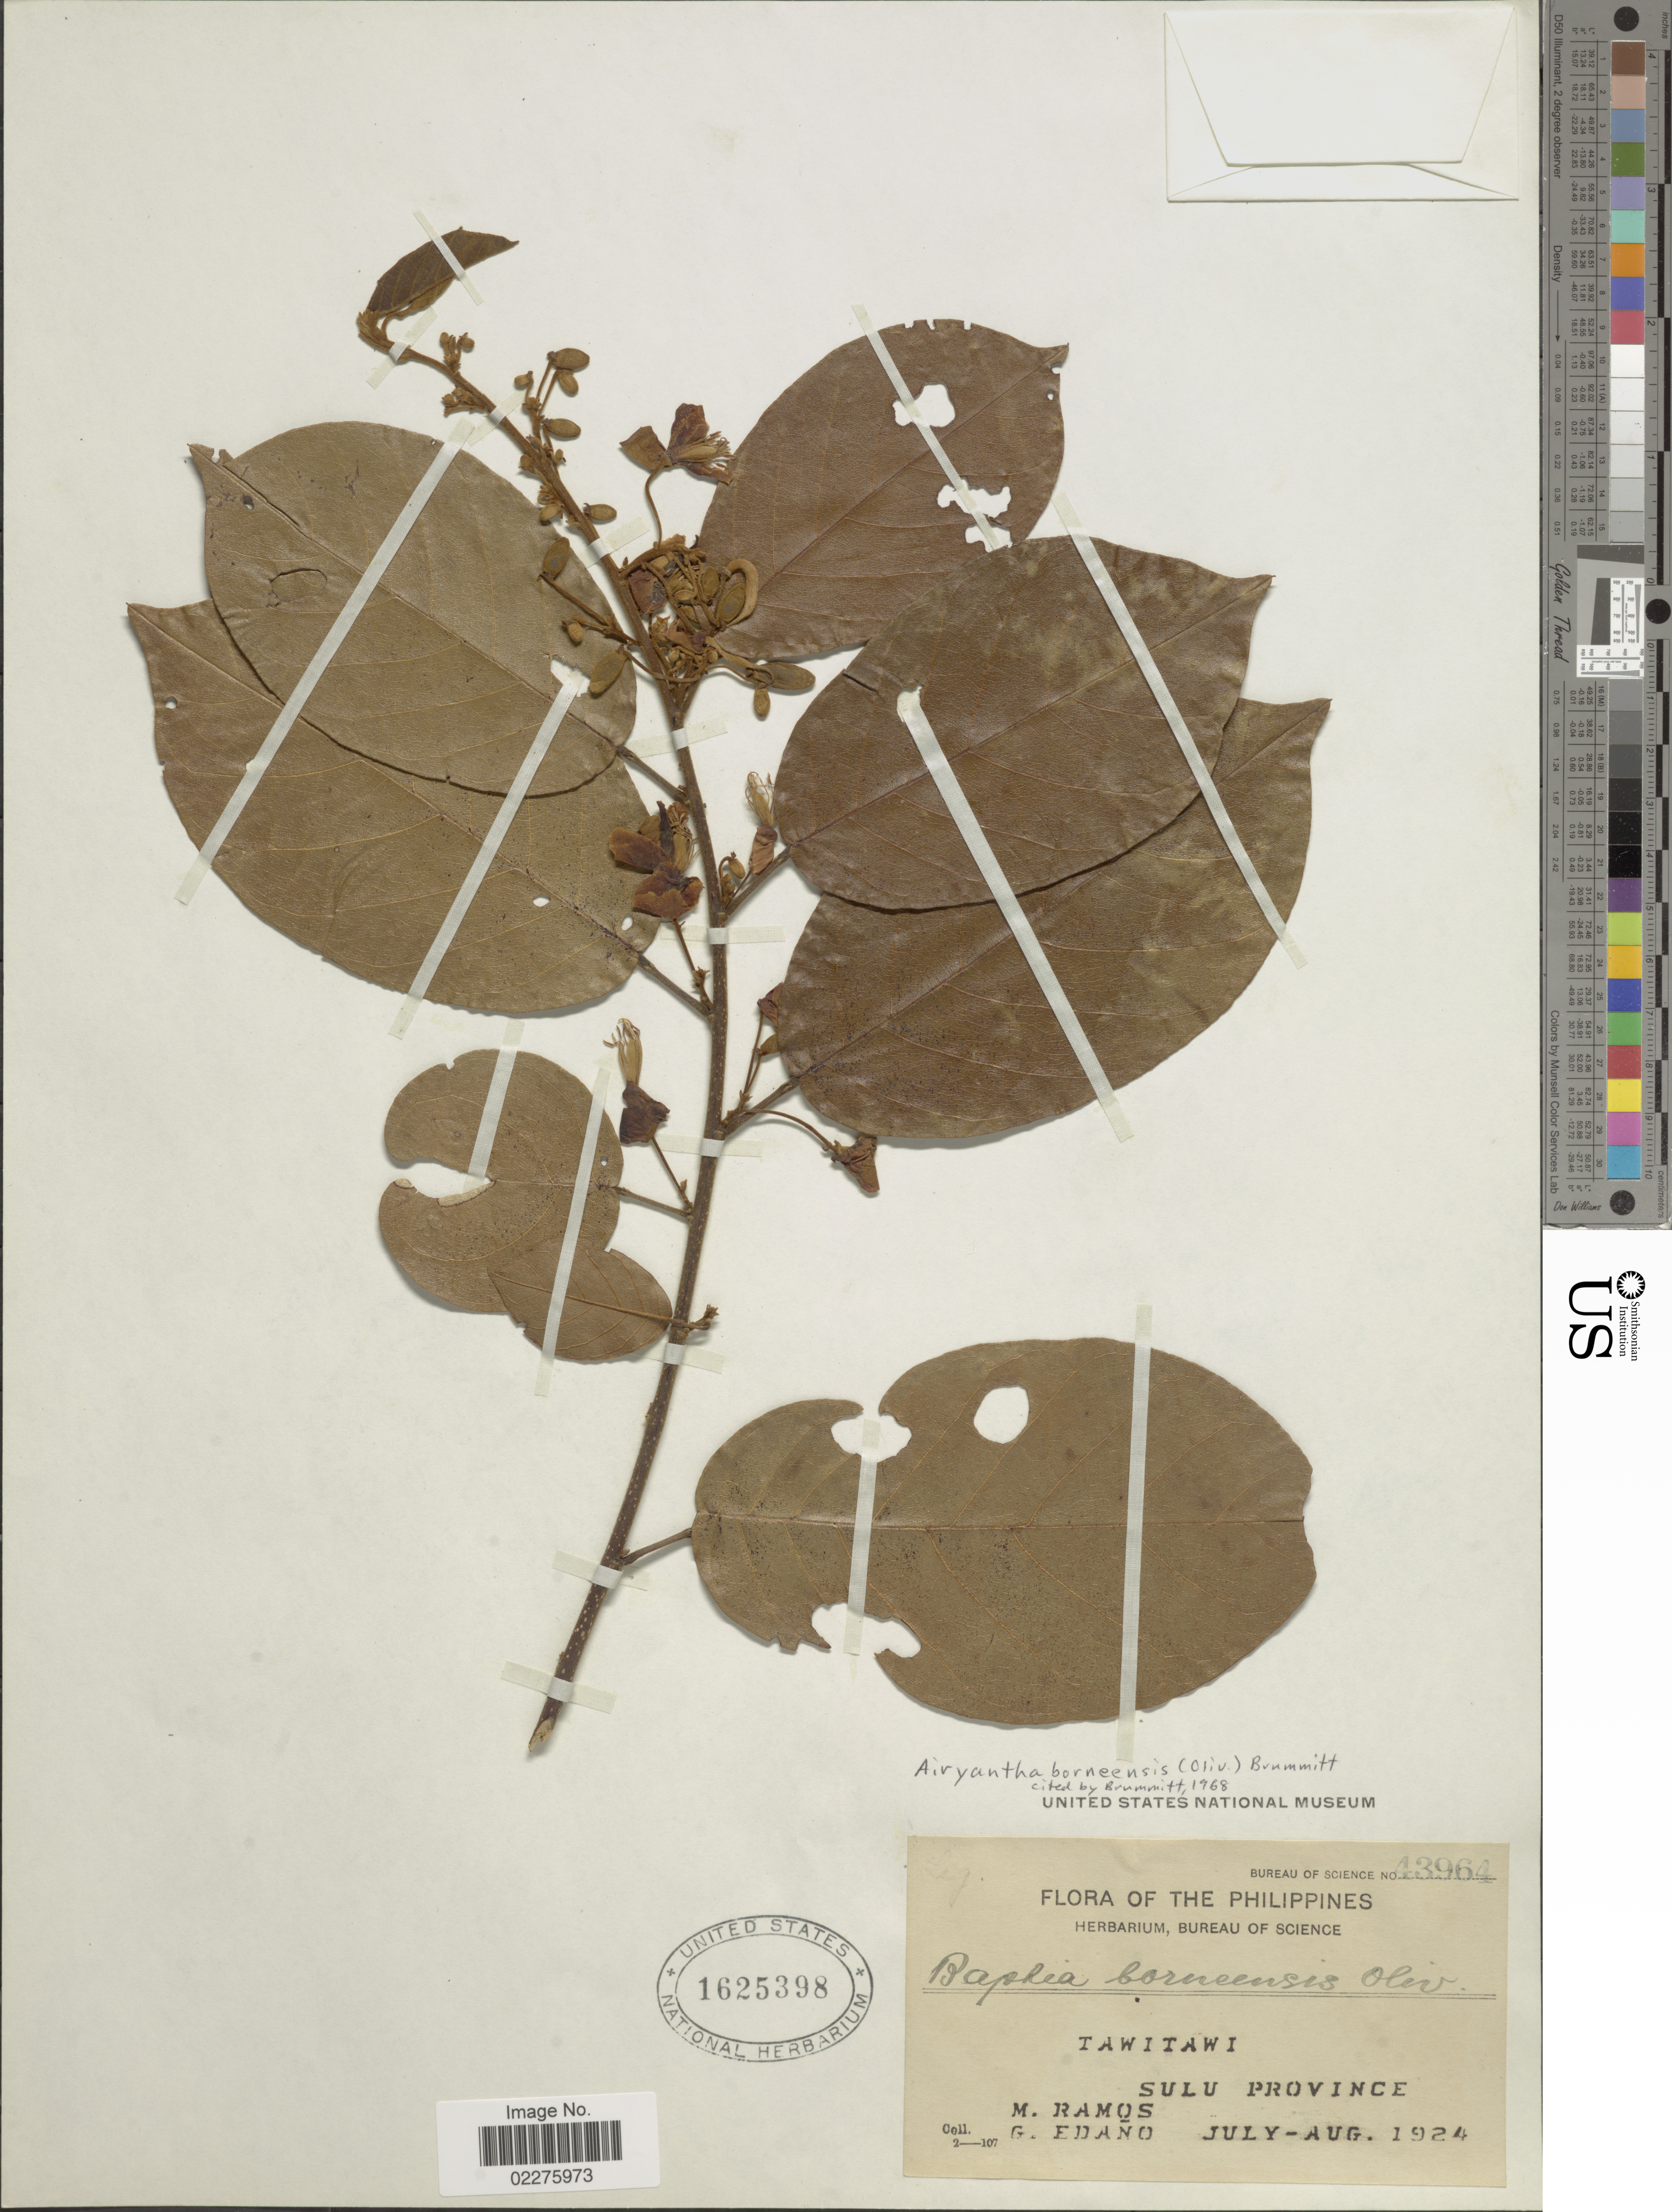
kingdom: Plantae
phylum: Tracheophyta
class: Magnoliopsida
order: Fabales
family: Fabaceae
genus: Airyantha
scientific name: Airyantha borneensis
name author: (Oliv.) Brummitt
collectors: M. Ramos & G. Edaño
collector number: Bureau of Science 43964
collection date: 1924-07/1924-08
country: Philippines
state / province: Muslim Mindanao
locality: Tawitawi, Sulu Province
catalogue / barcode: US 1625398